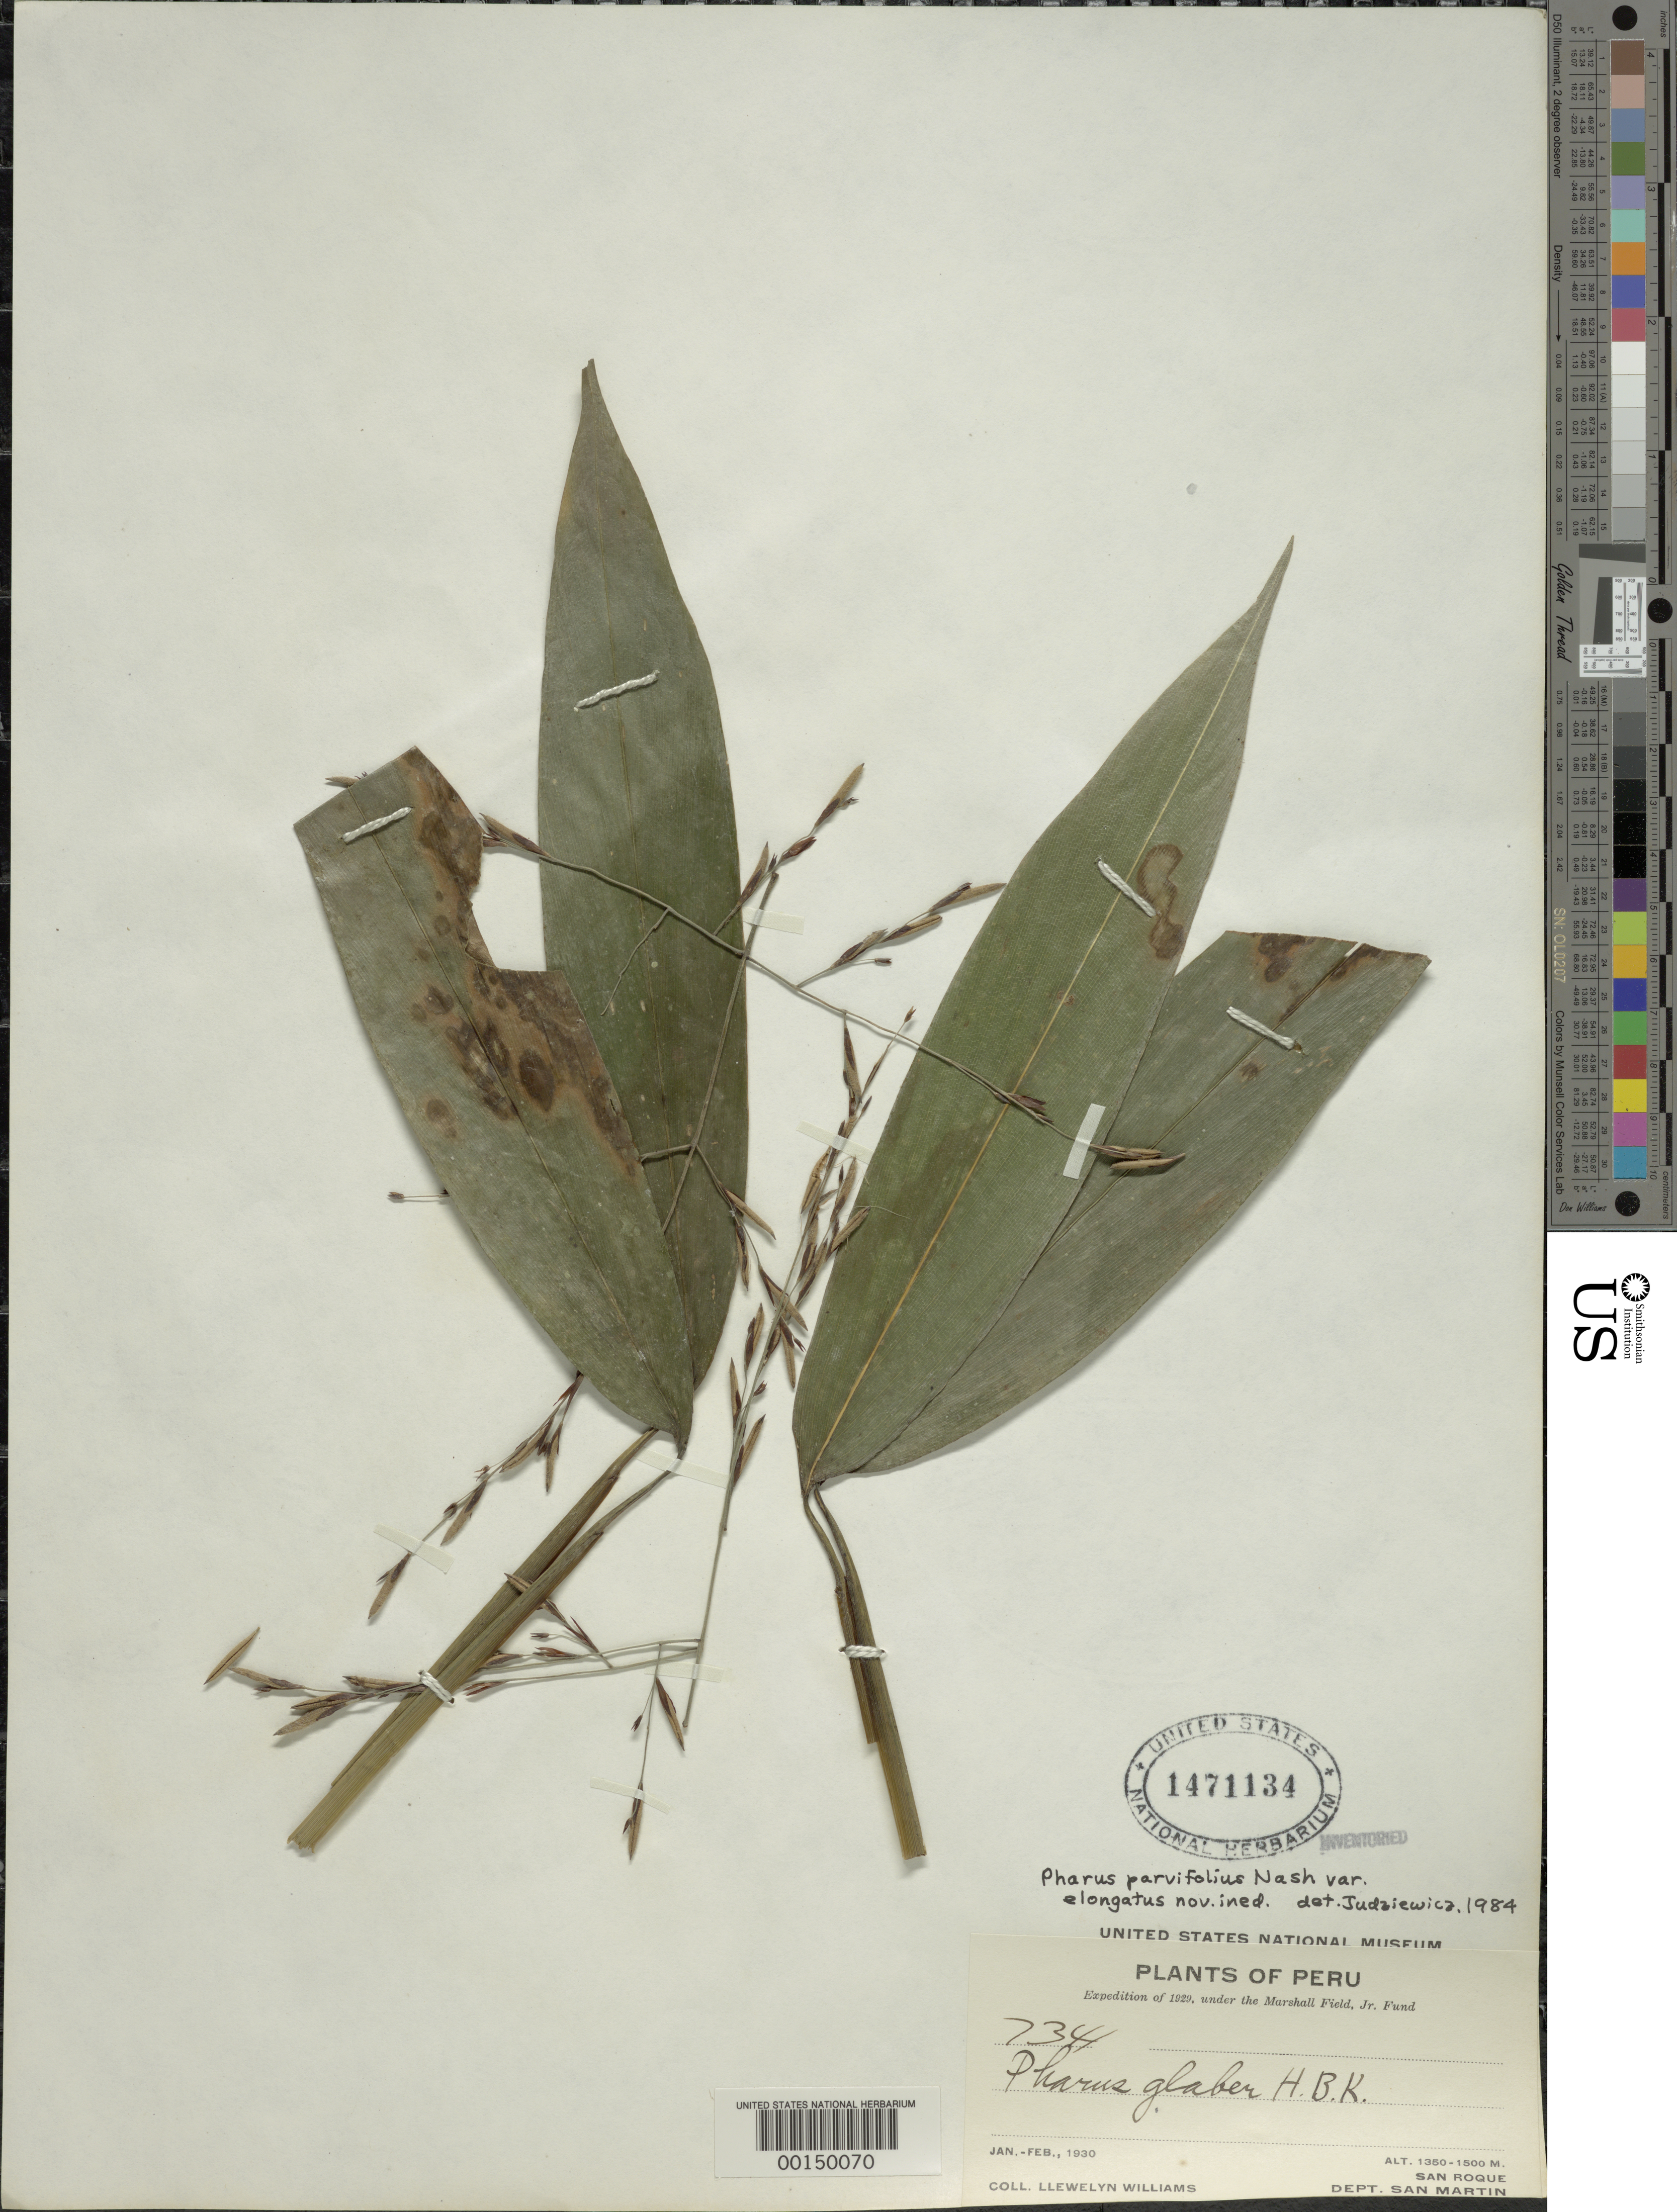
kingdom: Plantae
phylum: Tracheophyta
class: Liliopsida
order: Poales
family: Poaceae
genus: Pharus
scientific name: Pharus parvifolius subsp. elongatus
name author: Judz.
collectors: Ll. Williams & A. H. Alston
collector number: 7341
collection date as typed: Jan 1930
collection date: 1930-01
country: Peru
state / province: San Martín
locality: San roque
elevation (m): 1350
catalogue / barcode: US 1471134